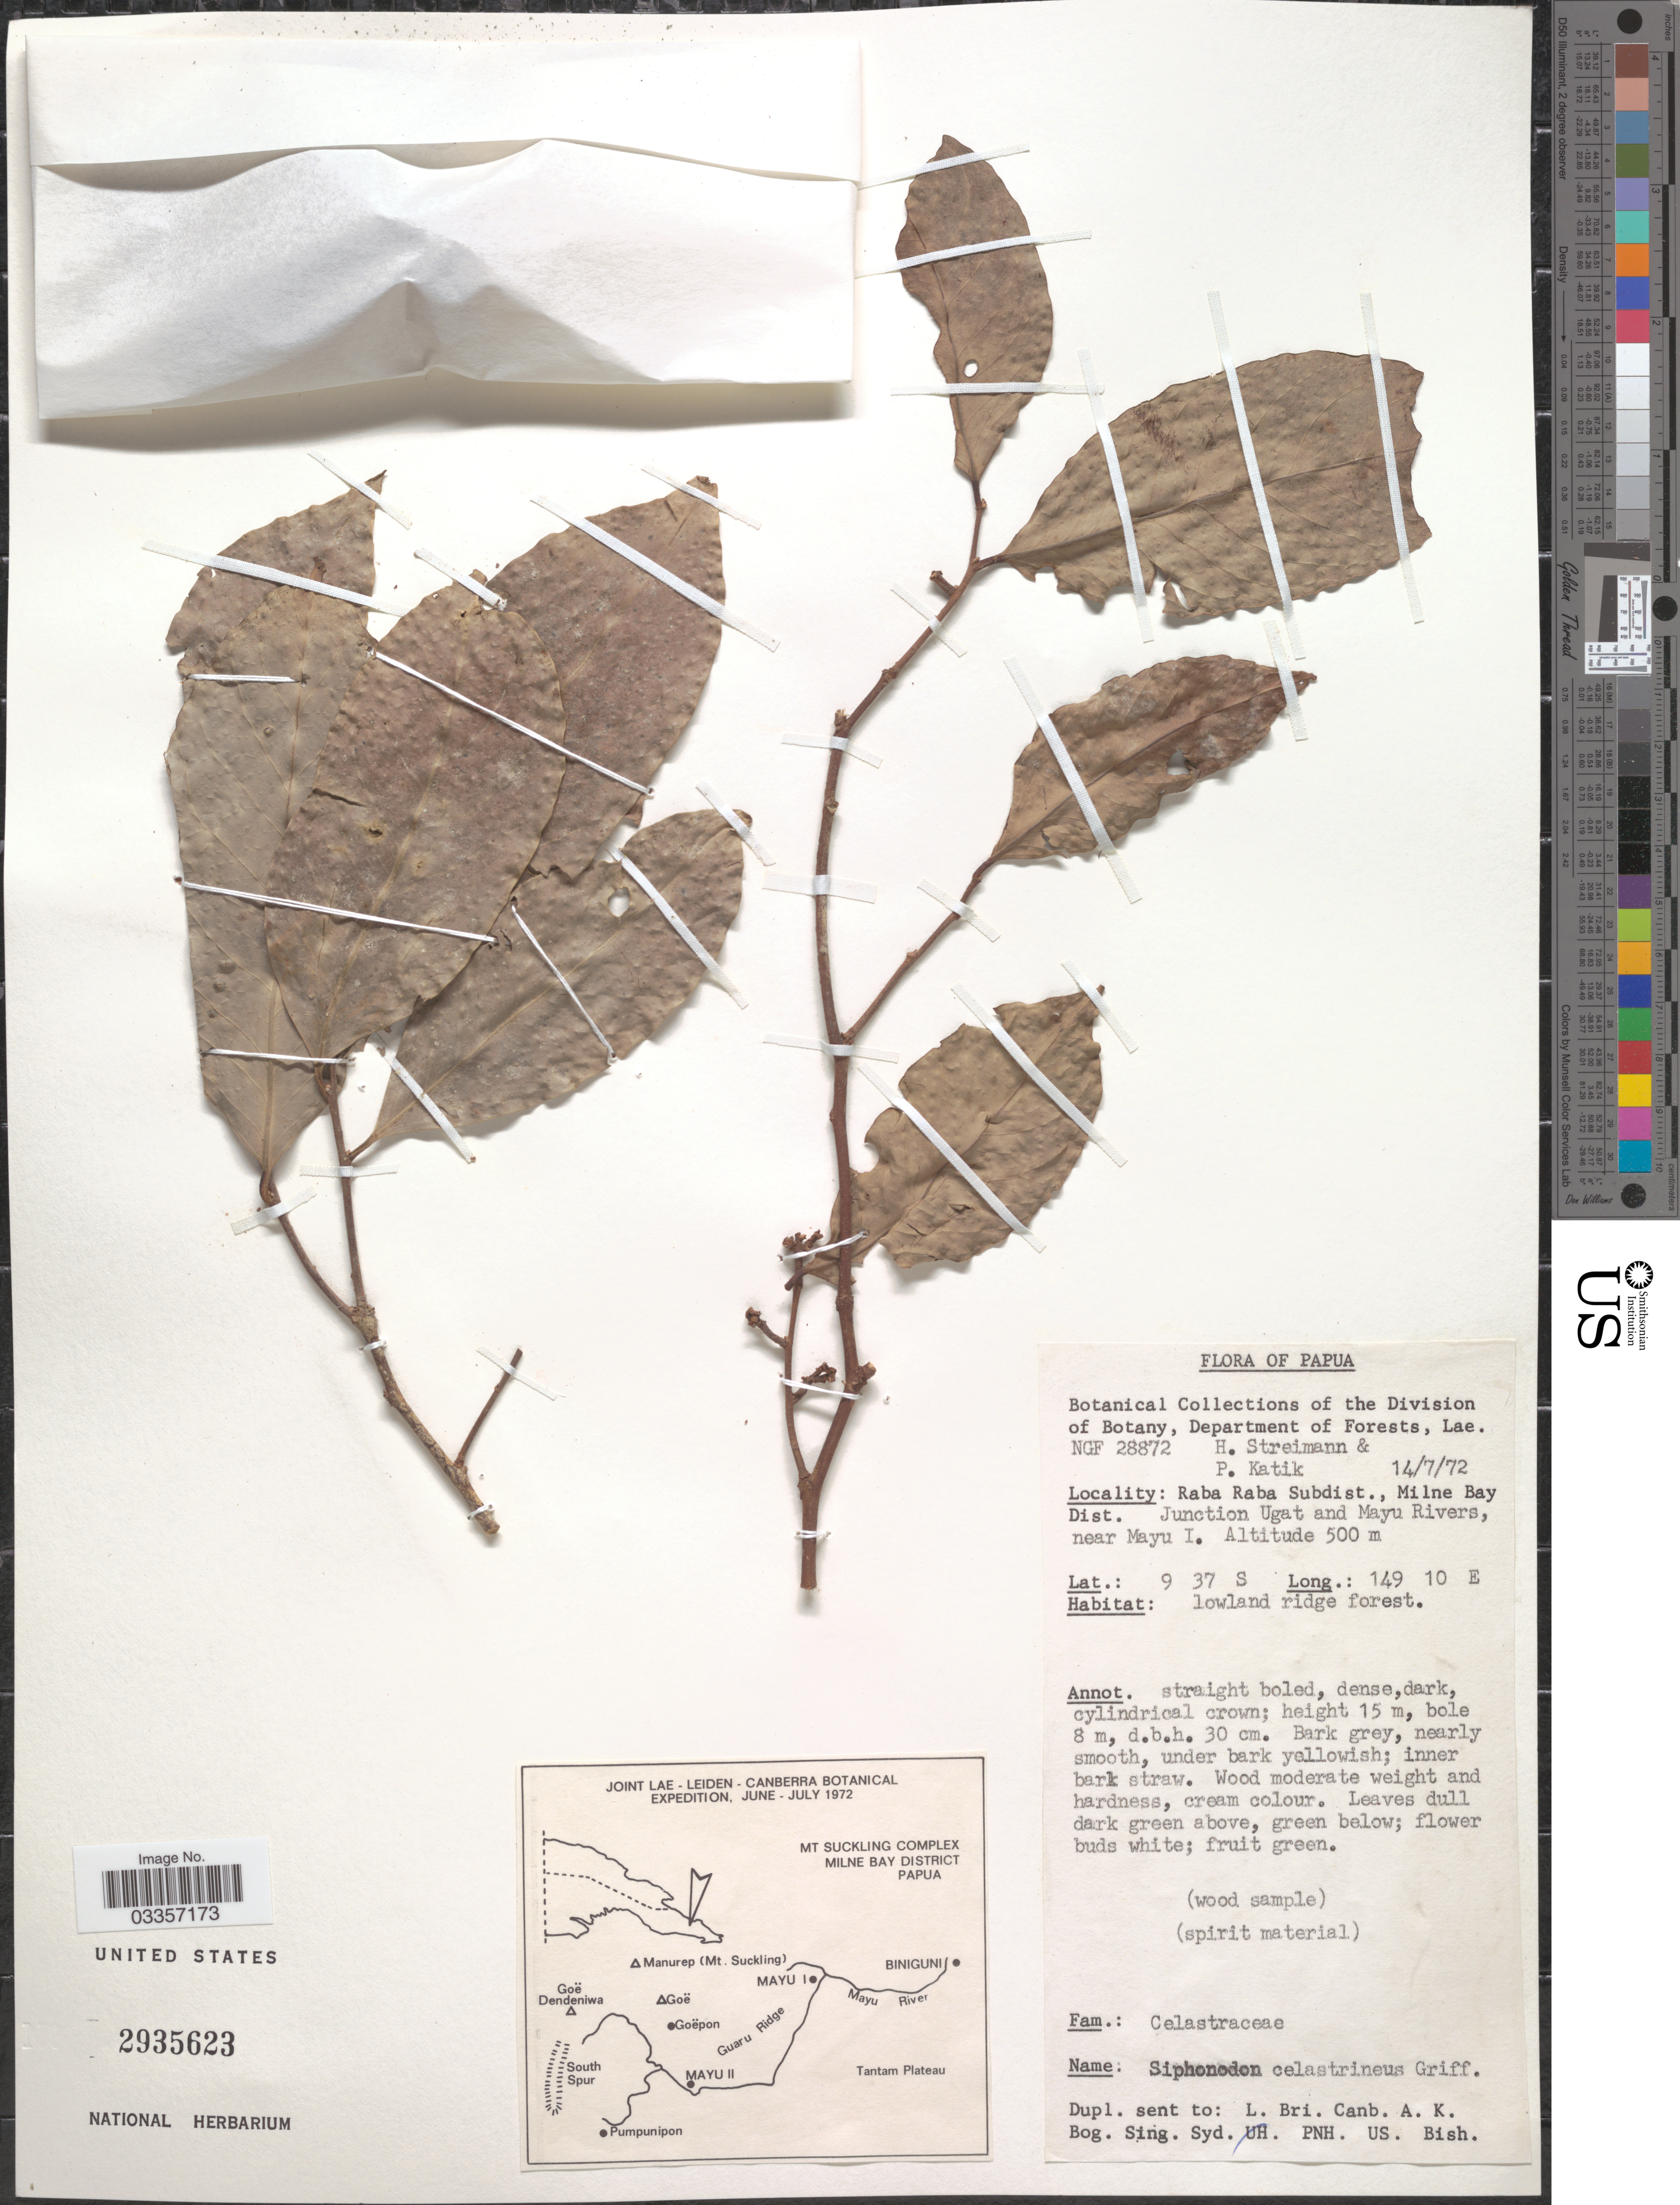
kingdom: Plantae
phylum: Tracheophyta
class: Magnoliopsida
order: Celastrales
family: Celastraceae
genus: Siphonodon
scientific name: Siphonodon celastrineus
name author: Griff.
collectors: H. Streimann & P. Katik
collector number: NGF28872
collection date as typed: Transcribed d/m/y: 14/7/72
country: Papua New Guinea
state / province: Milne Bay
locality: Papua, Raba Raba Subdist., Milne Bay Dist. Junction Ugat and Mayu Rivers, near Mayu I.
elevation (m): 500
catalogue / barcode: US 2935623